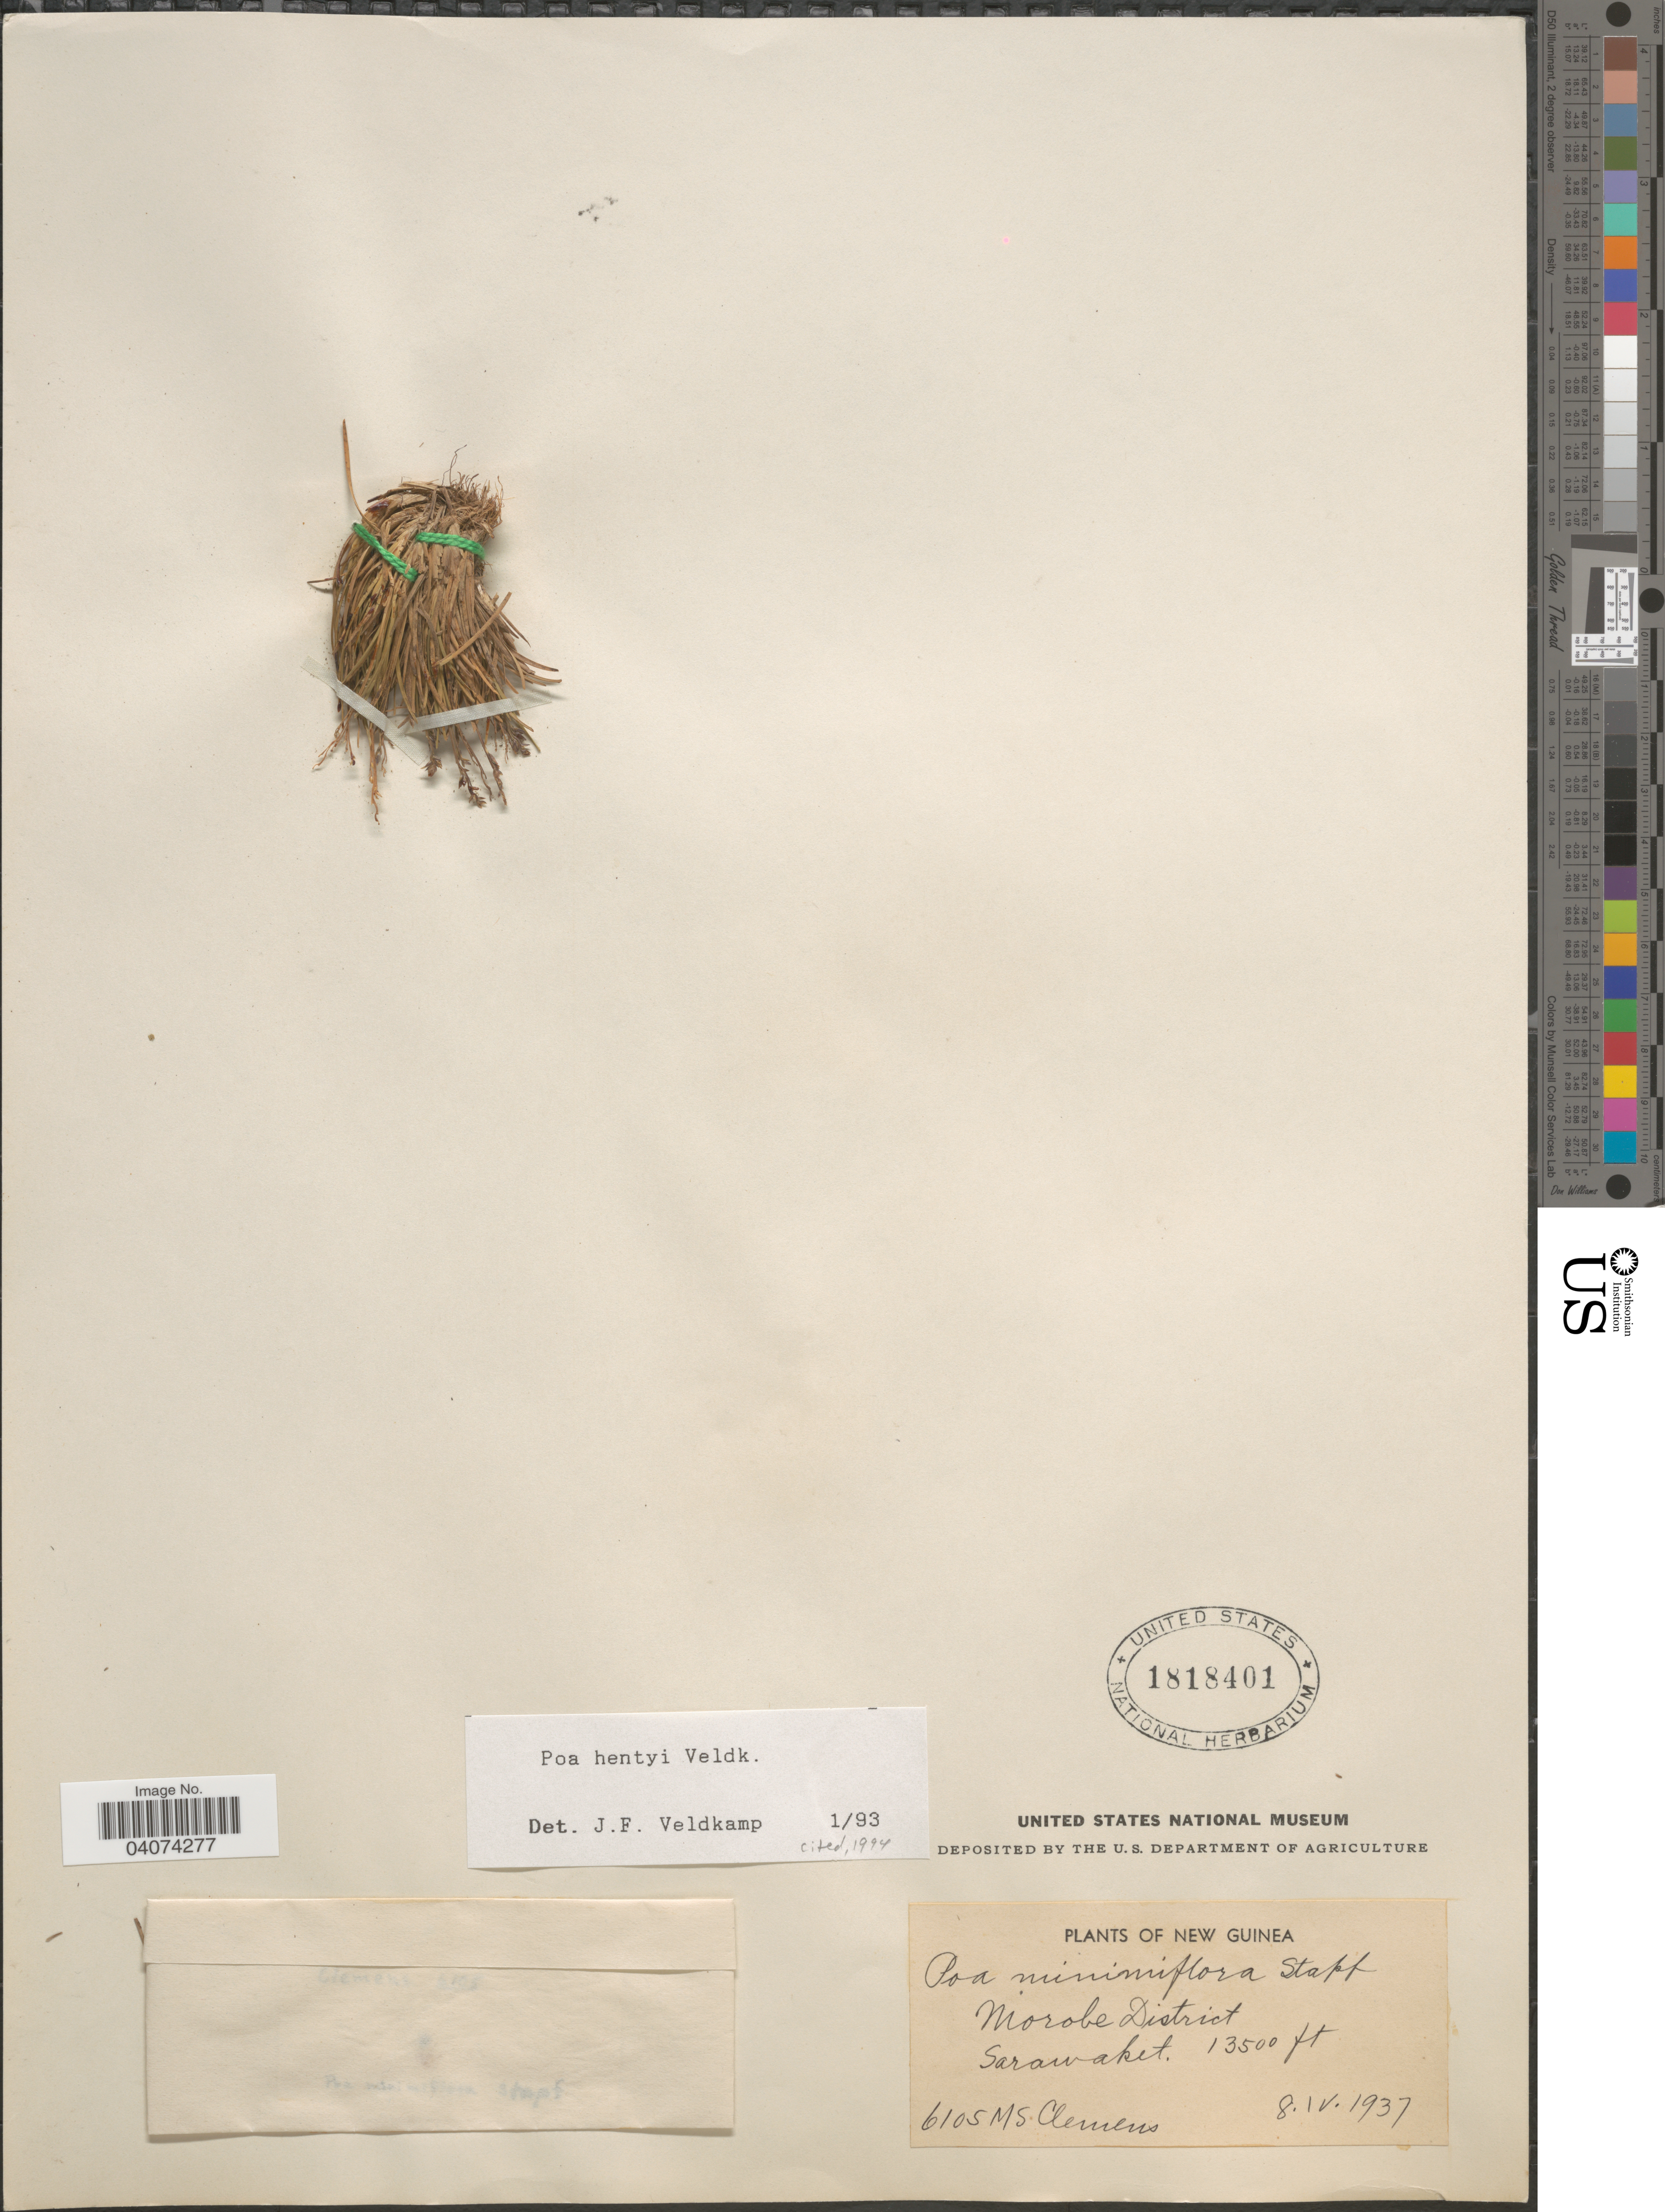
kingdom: Plantae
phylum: Tracheophyta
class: Liliopsida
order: Poales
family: Poaceae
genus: Poa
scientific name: Poa hentyi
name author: Veldkamp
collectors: M. S. Clemens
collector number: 6105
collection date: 1937-04-08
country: Papua New Guinea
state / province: Morobe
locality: New Guinea. Morobe District. Sarawaket.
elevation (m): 4115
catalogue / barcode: US 1818401